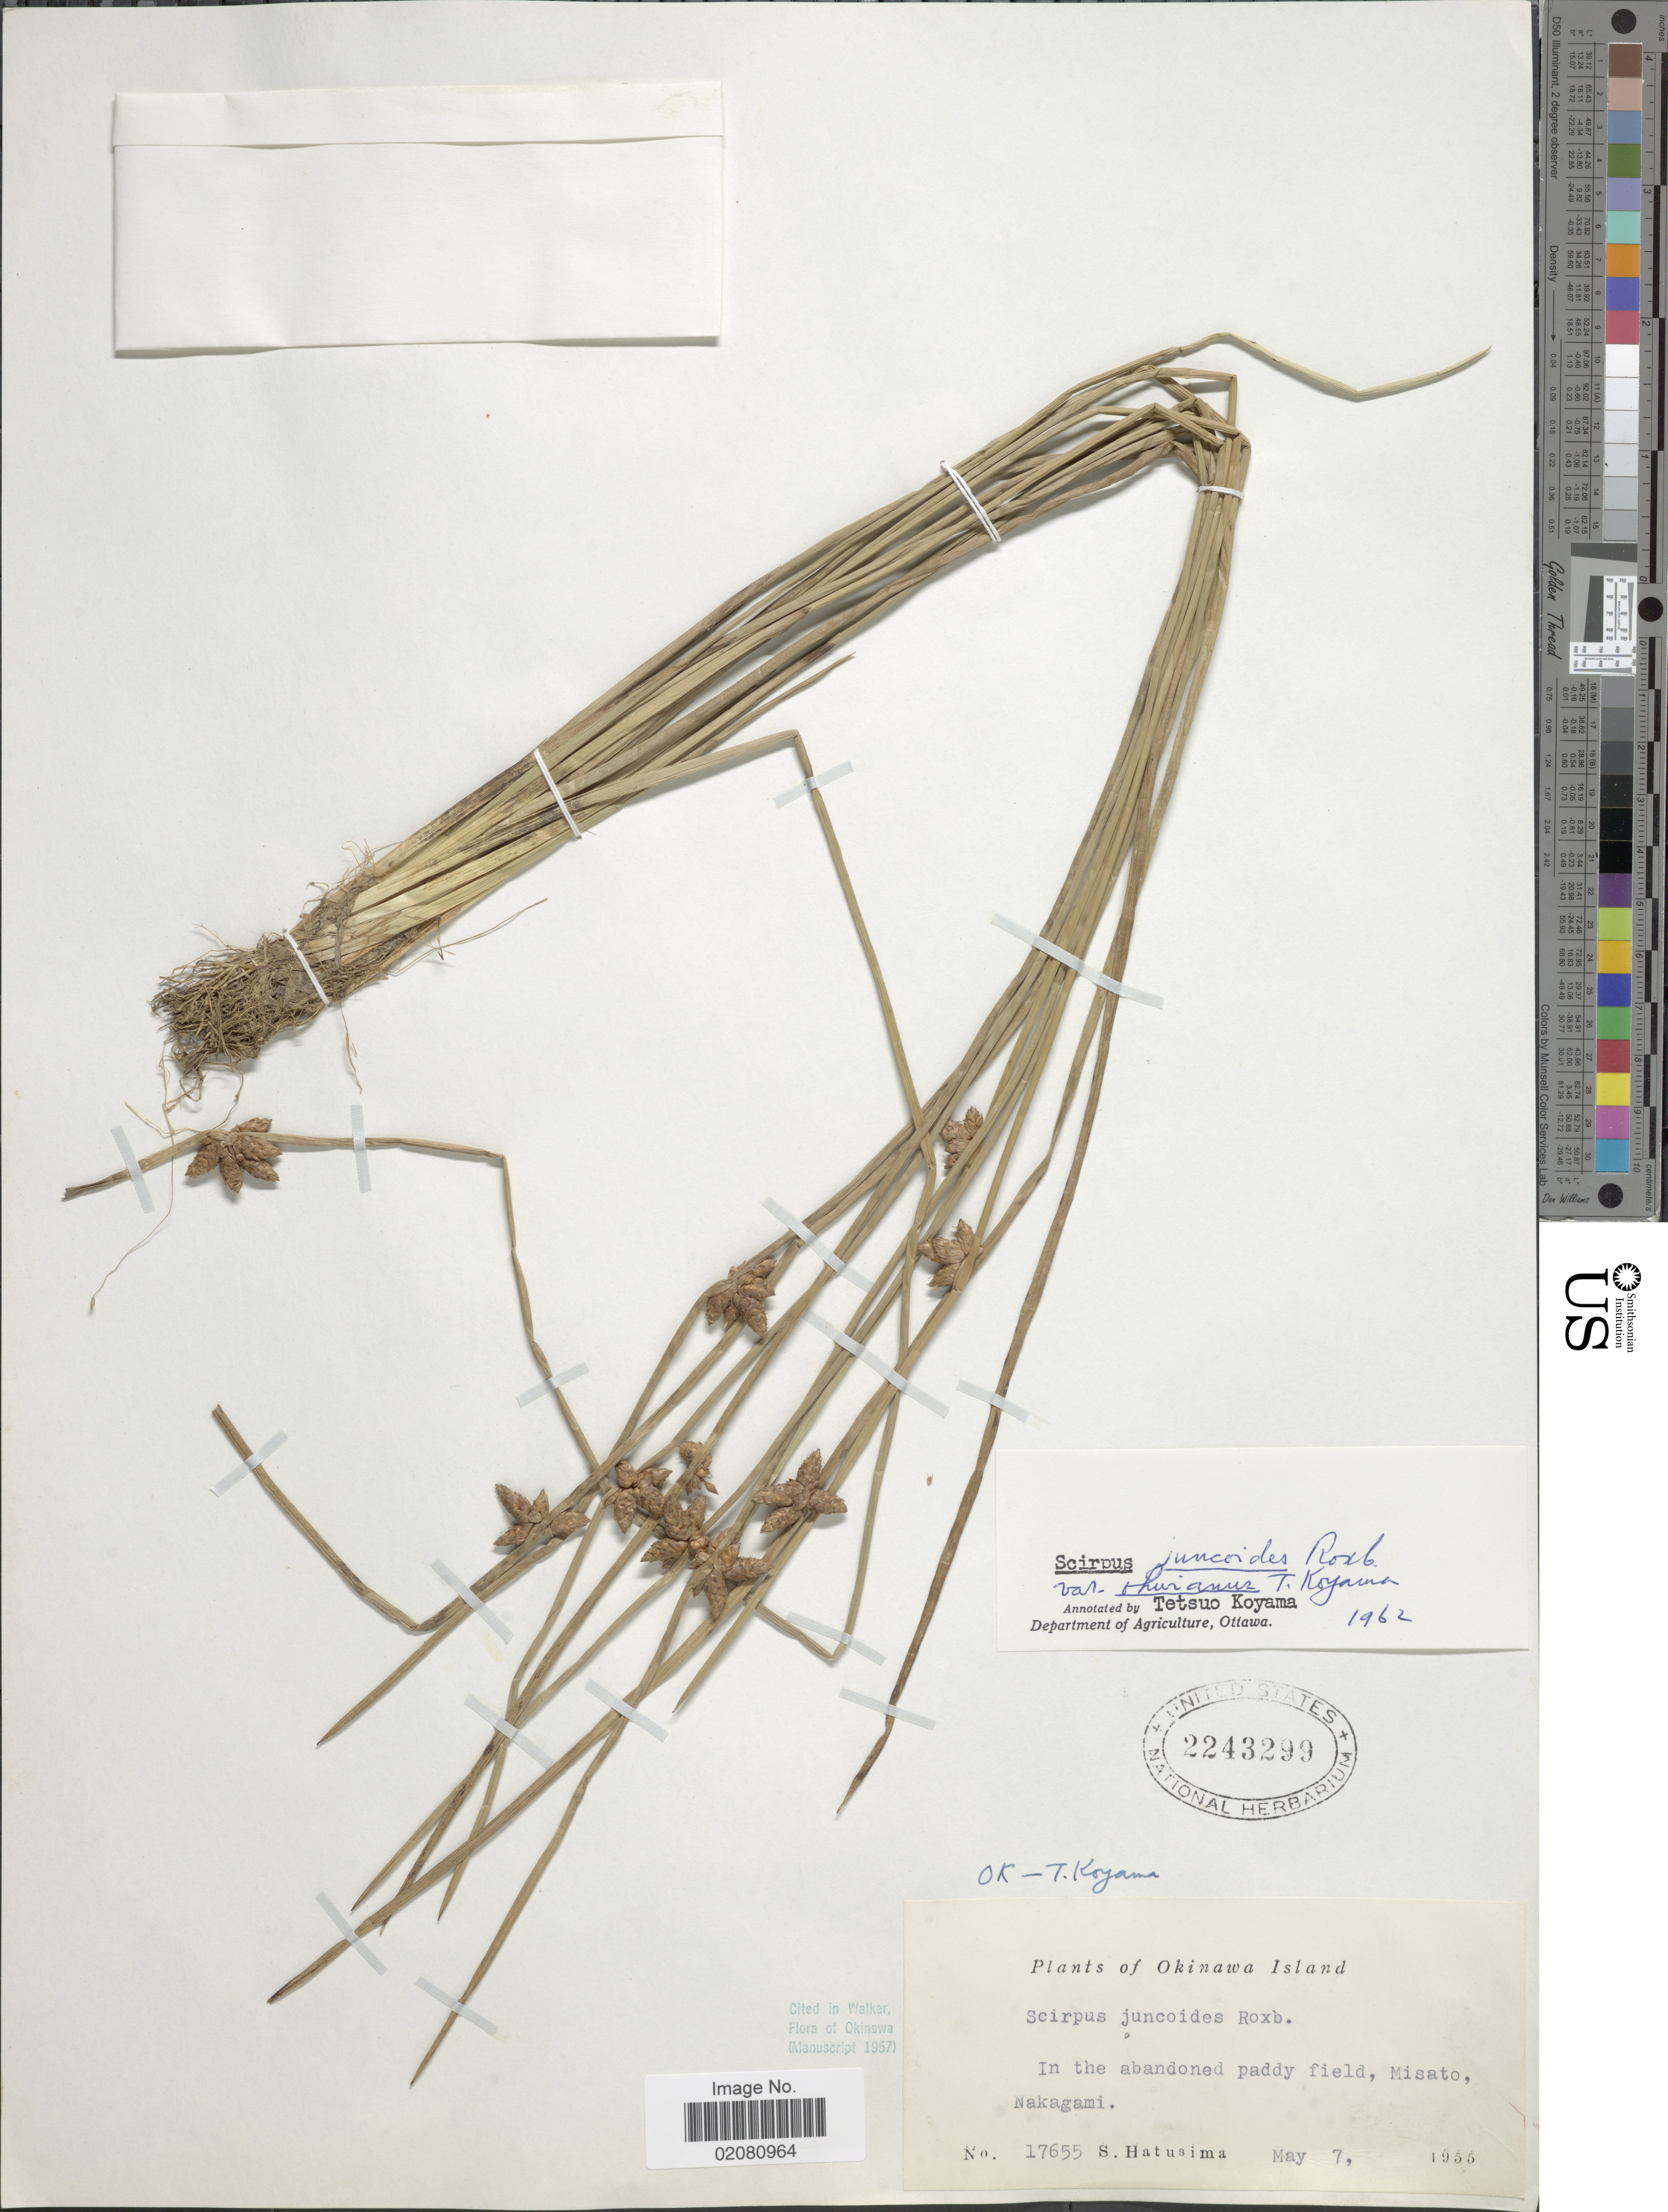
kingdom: Plantae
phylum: Tracheophyta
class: Liliopsida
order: Poales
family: Cyperaceae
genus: Schoenoplectus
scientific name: Schoenoplectus juncoides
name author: (Roxb.) Palla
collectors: S. Hatusima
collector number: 17655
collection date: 1955-05-07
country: Japan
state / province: Okinawa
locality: Okinawa Island. In the abandoned paddy field, Misato, Nakagami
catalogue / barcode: US 2243299